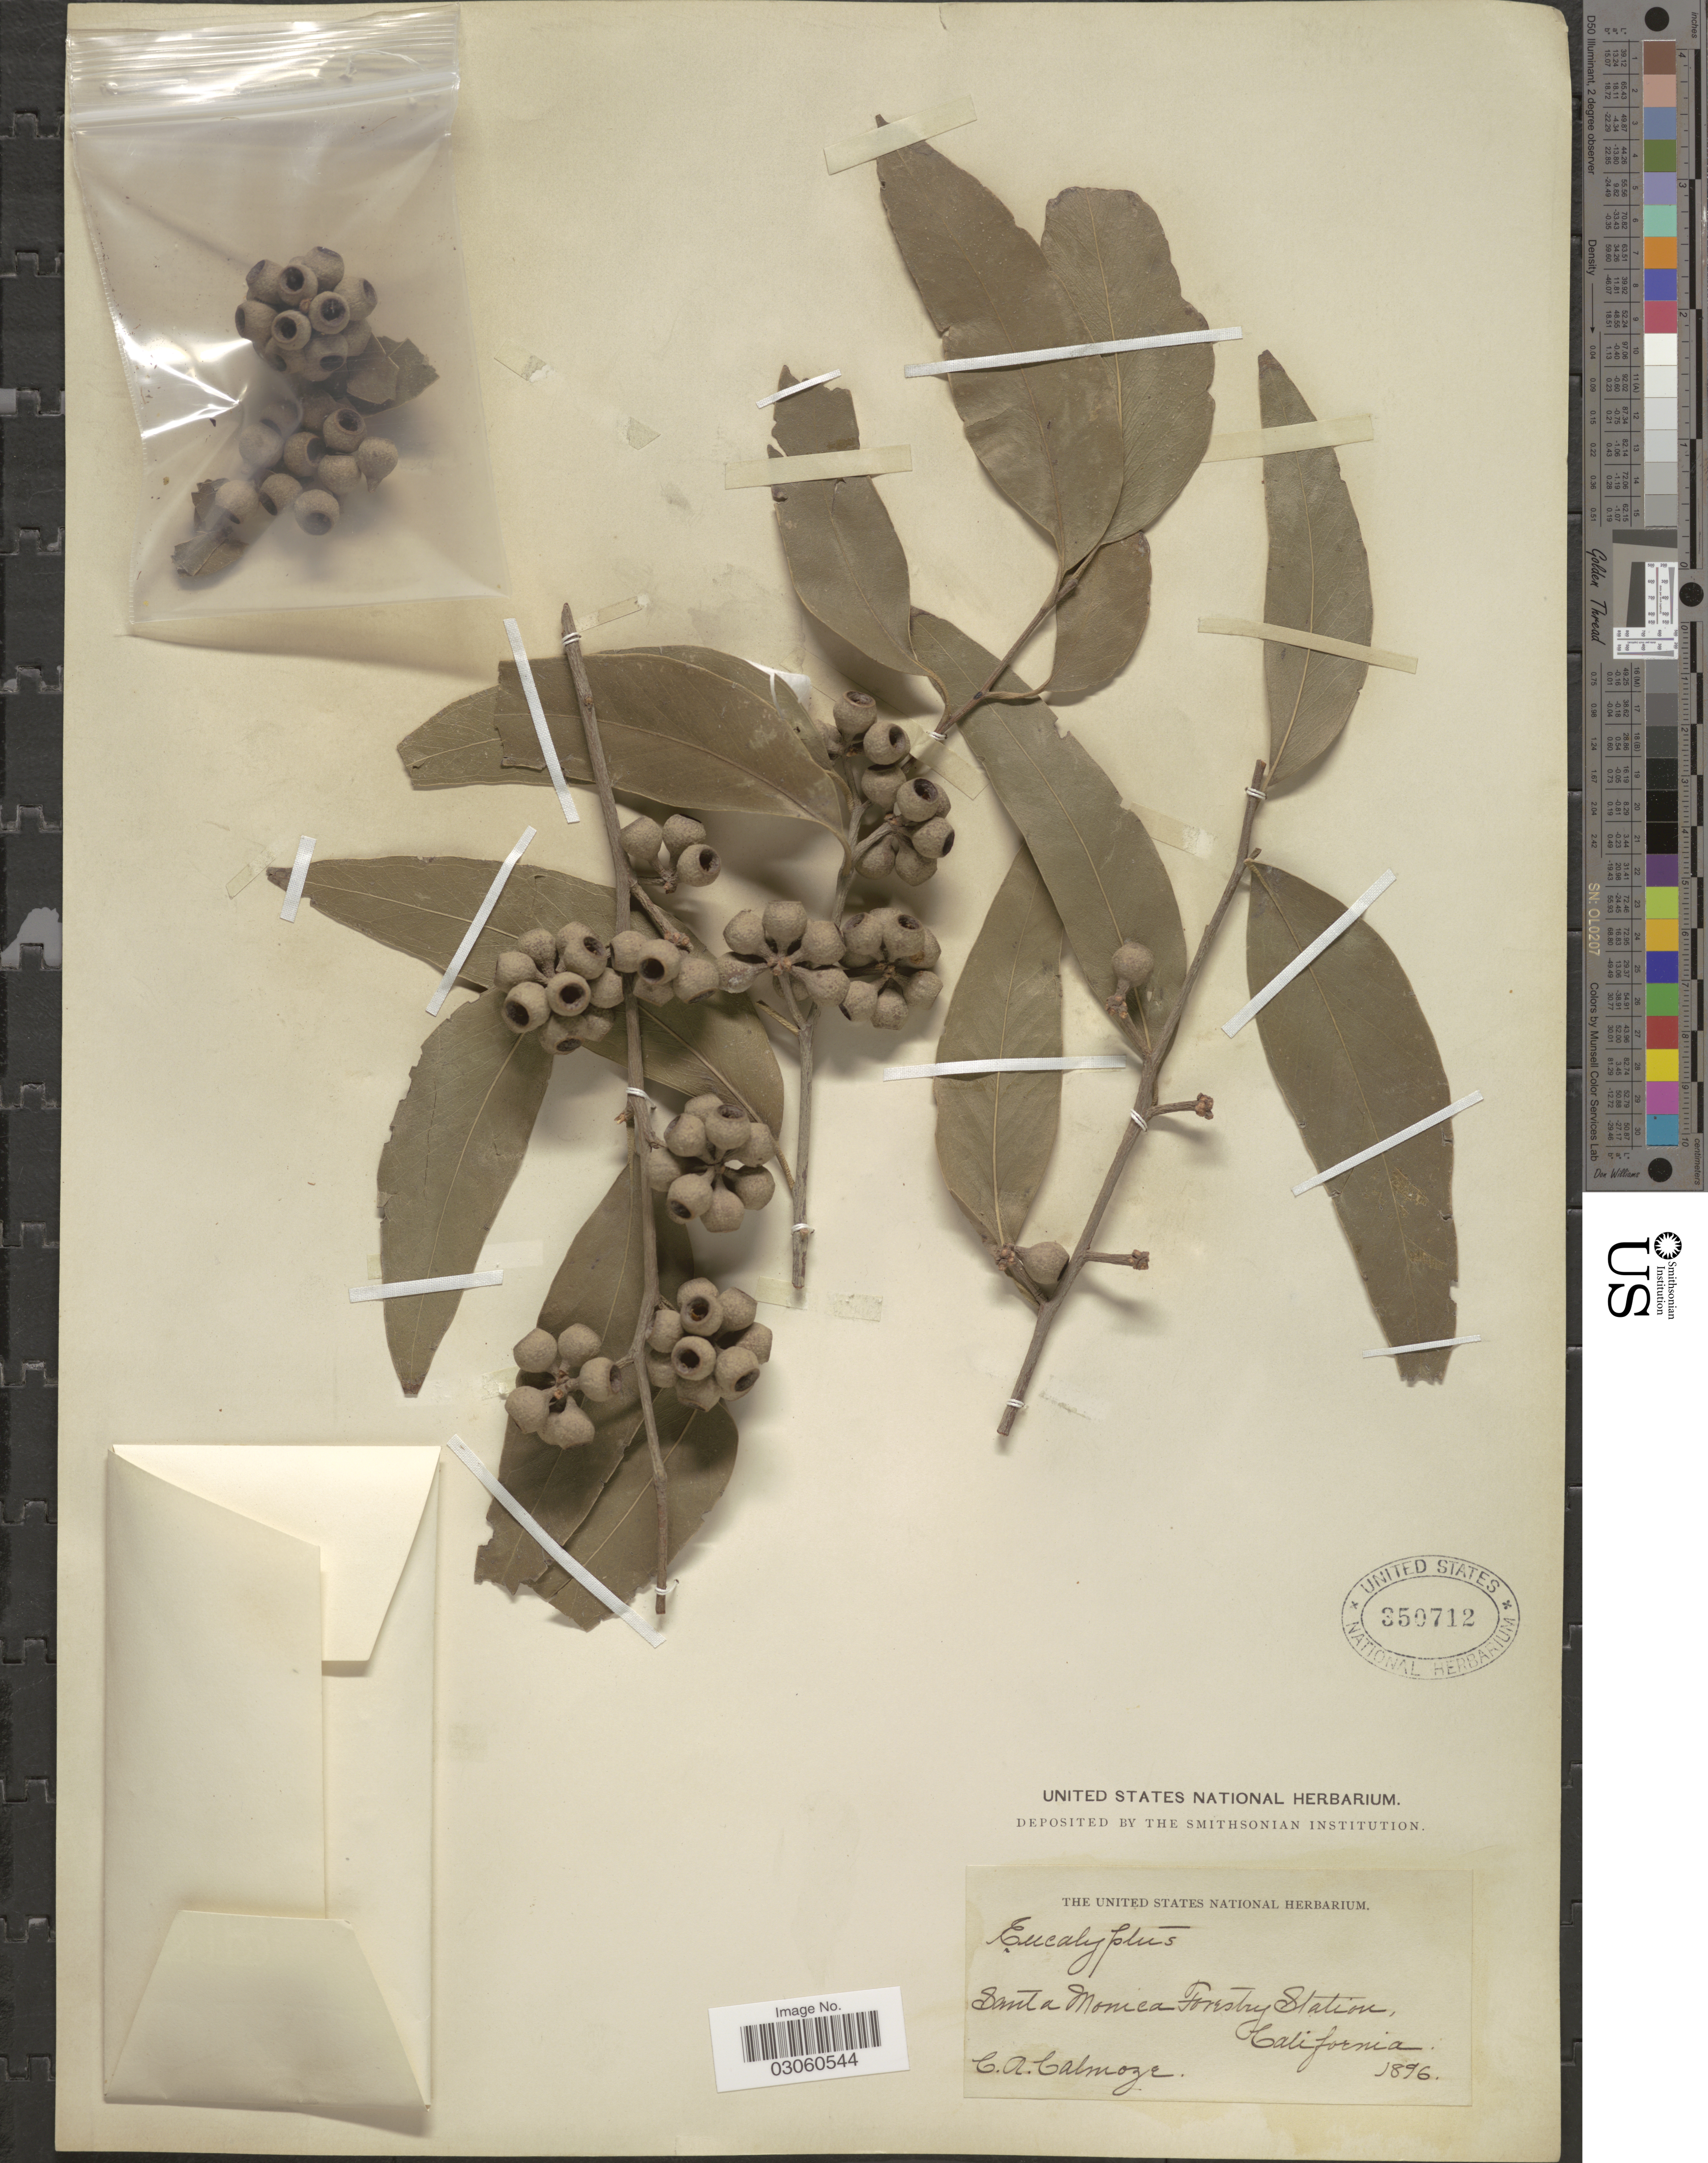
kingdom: Plantae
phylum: Tracheophyta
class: Magnoliopsida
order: Myrtales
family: Myrtaceae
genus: Eucalyptus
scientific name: Eucalyptus sp.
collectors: C.A. Calmoze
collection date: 1896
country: United States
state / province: California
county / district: Los Angeles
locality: Santa Monica Forestry Station.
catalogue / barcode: US 350712